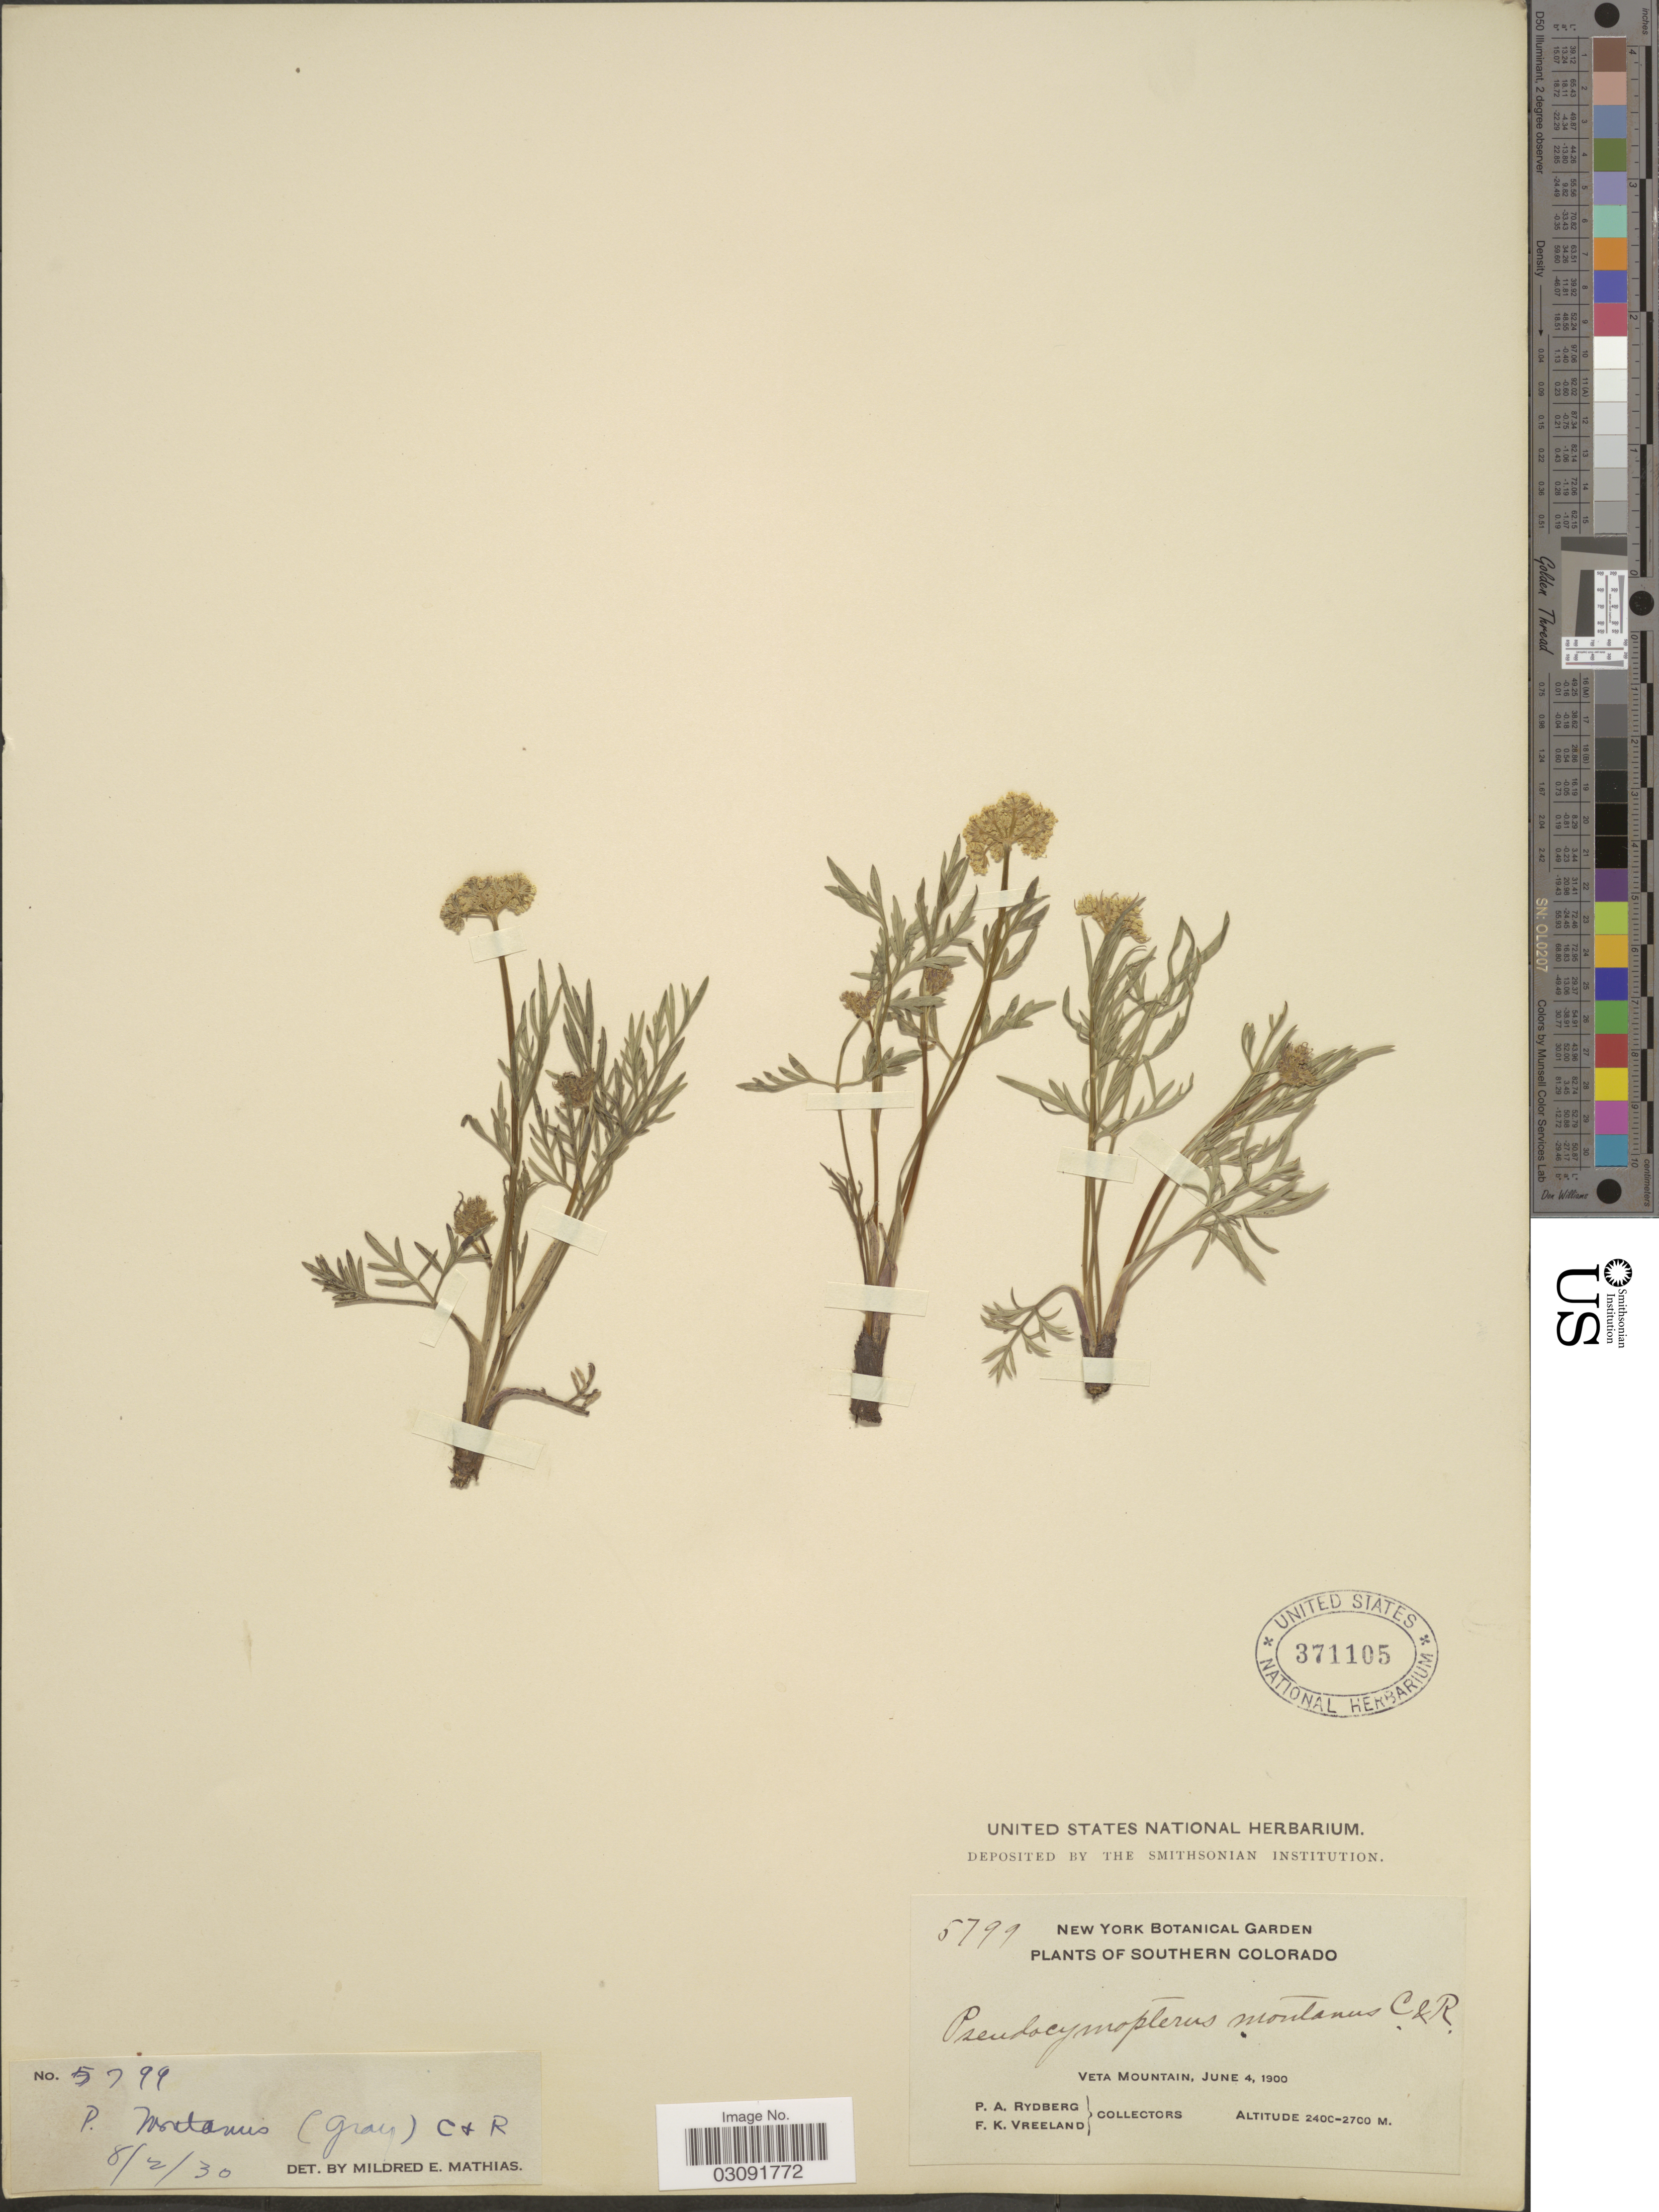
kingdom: Plantae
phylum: Tracheophyta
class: Magnoliopsida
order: Apiales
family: Apiaceae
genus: Pseudocymopterus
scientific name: Pseudocymopterus montanus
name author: (A. Gray) J.M. Coult. & Rose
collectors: P. A. Rydberg & F. Vreeland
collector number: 5799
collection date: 1900-06-04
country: United States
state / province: Colorado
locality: Southern Colorado, Veta Mountain.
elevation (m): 2400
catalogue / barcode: US 371105